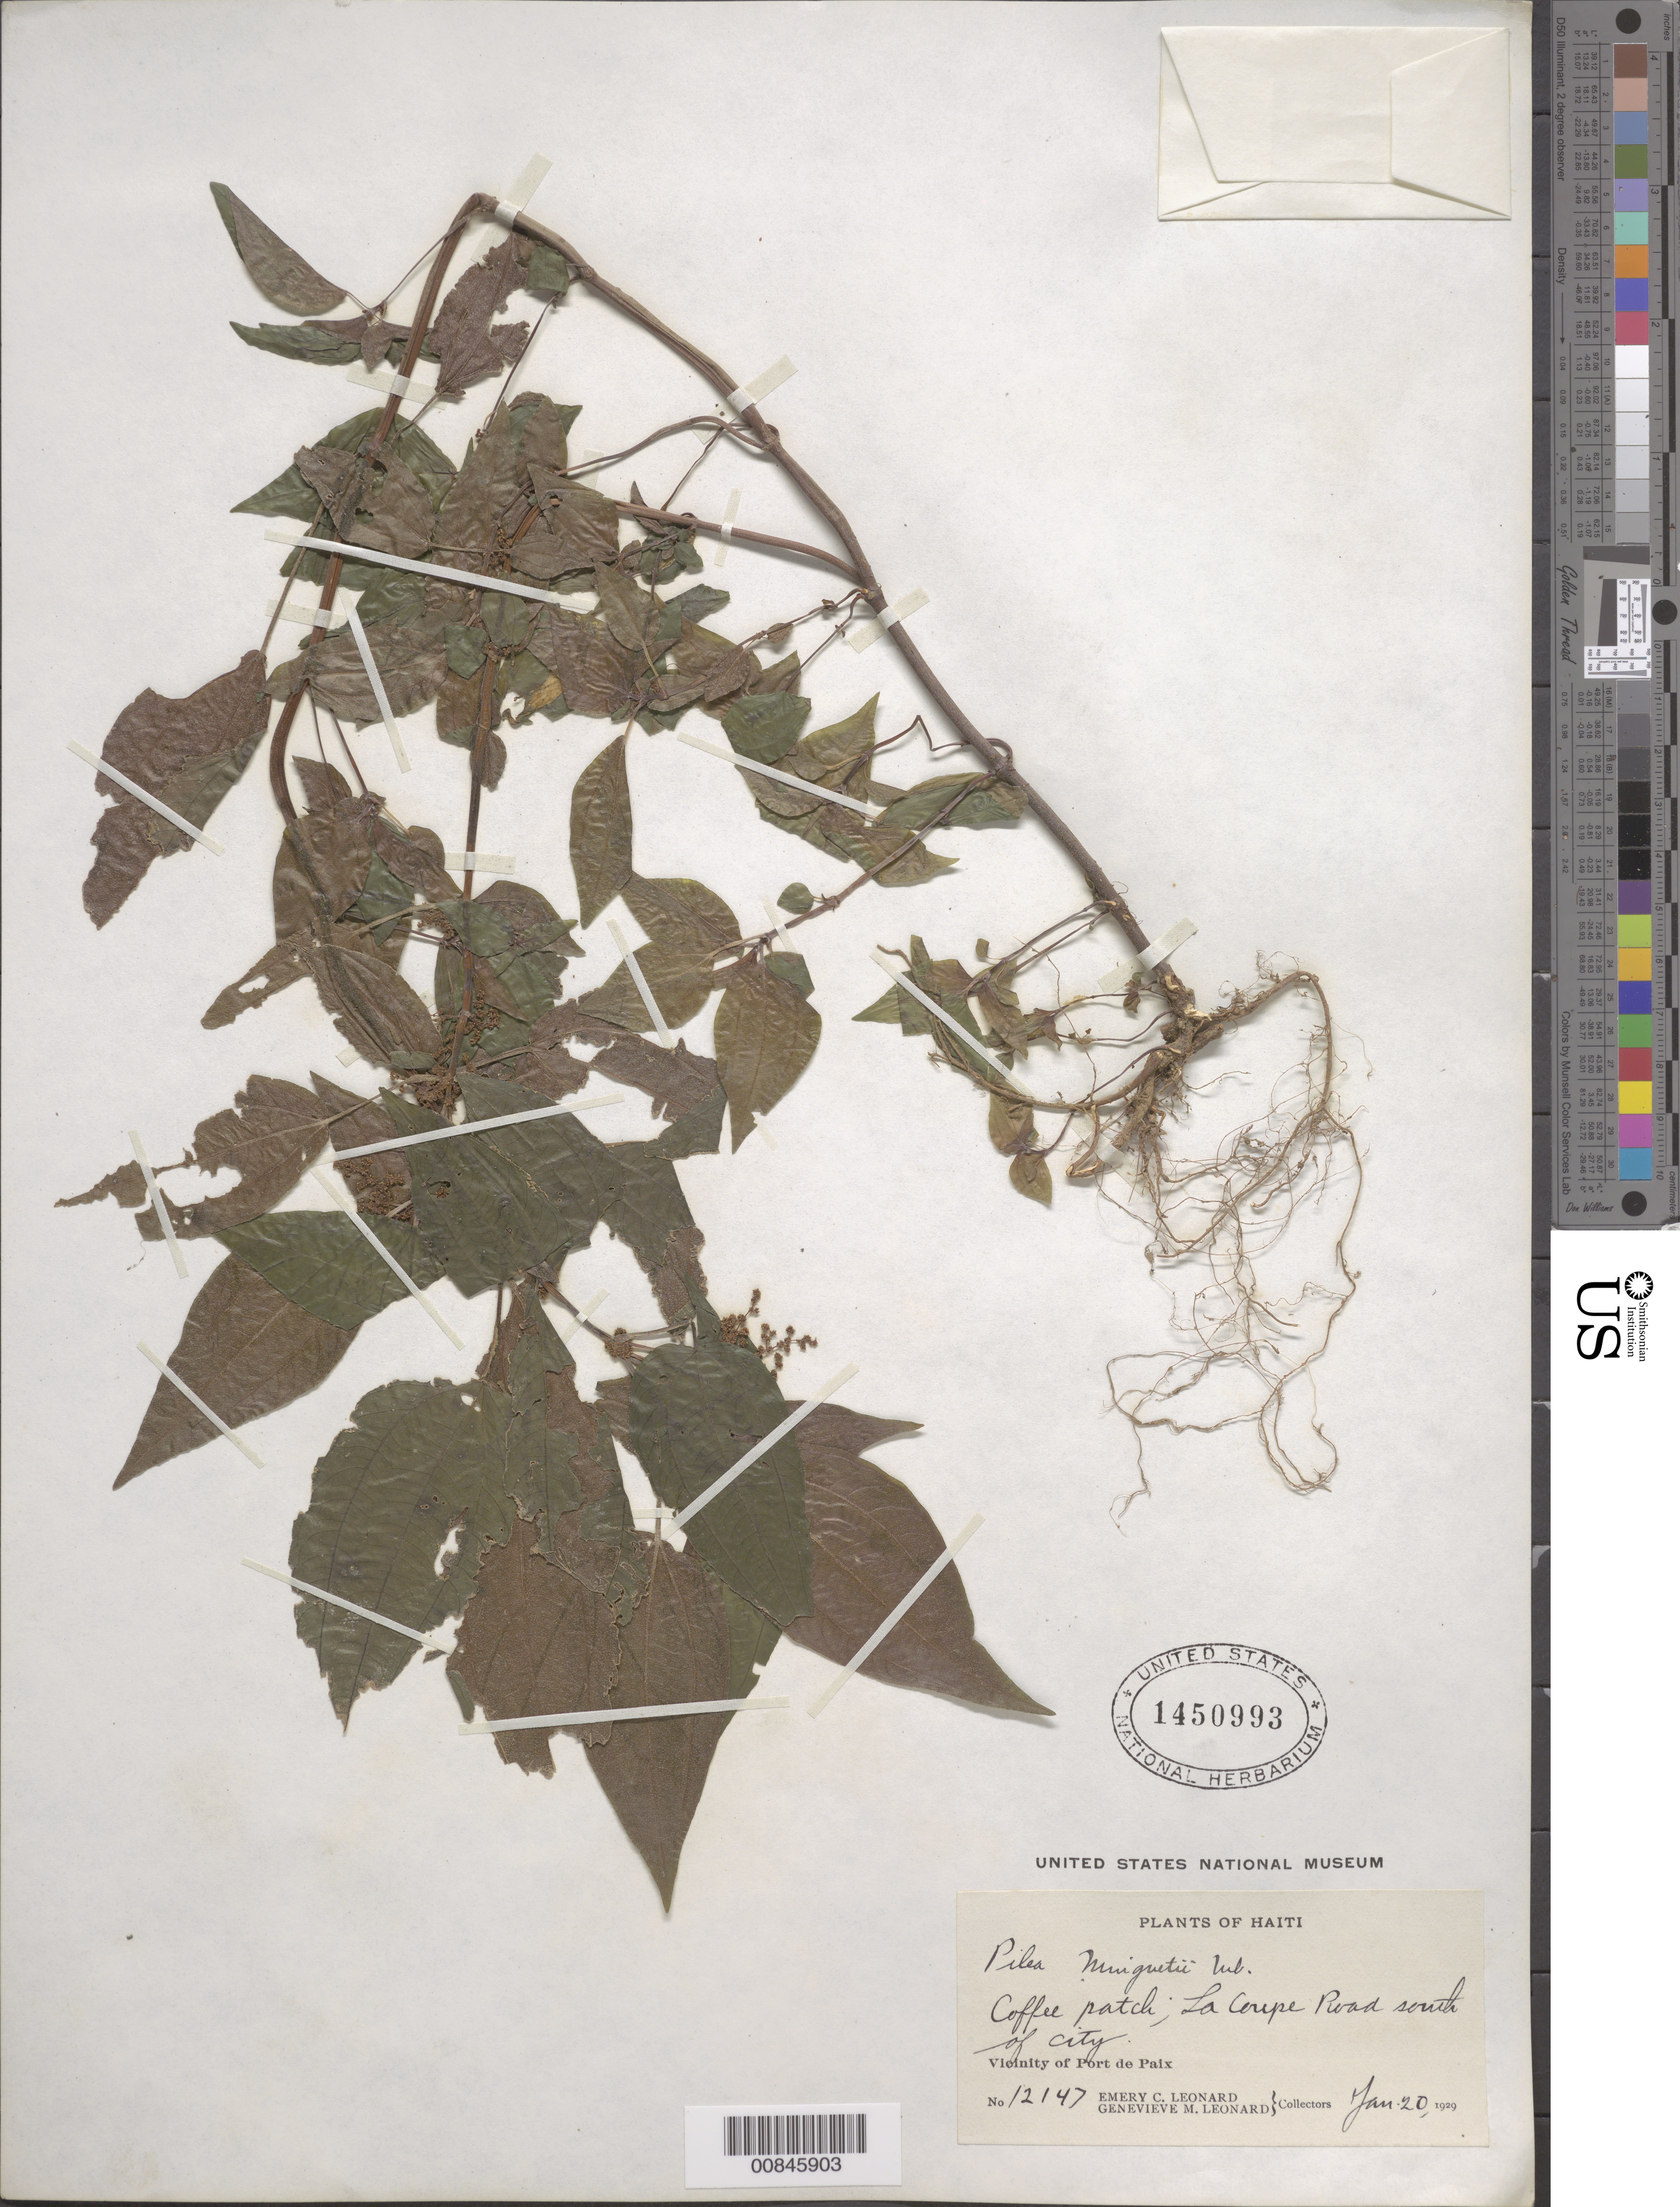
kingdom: Plantae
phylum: Tracheophyta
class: Magnoliopsida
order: Rosales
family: Urticaceae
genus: Pilea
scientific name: Pilea minguetii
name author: Urb.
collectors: E. C. Leonard & G. M. Leonard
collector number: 12147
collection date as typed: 20 Jan 1929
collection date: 1929-01-20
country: Haiti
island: Hispaniola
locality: Vicinity of Port-de-Paix. La Coup Road south of city.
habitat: Coffee patch.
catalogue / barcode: US 1450993